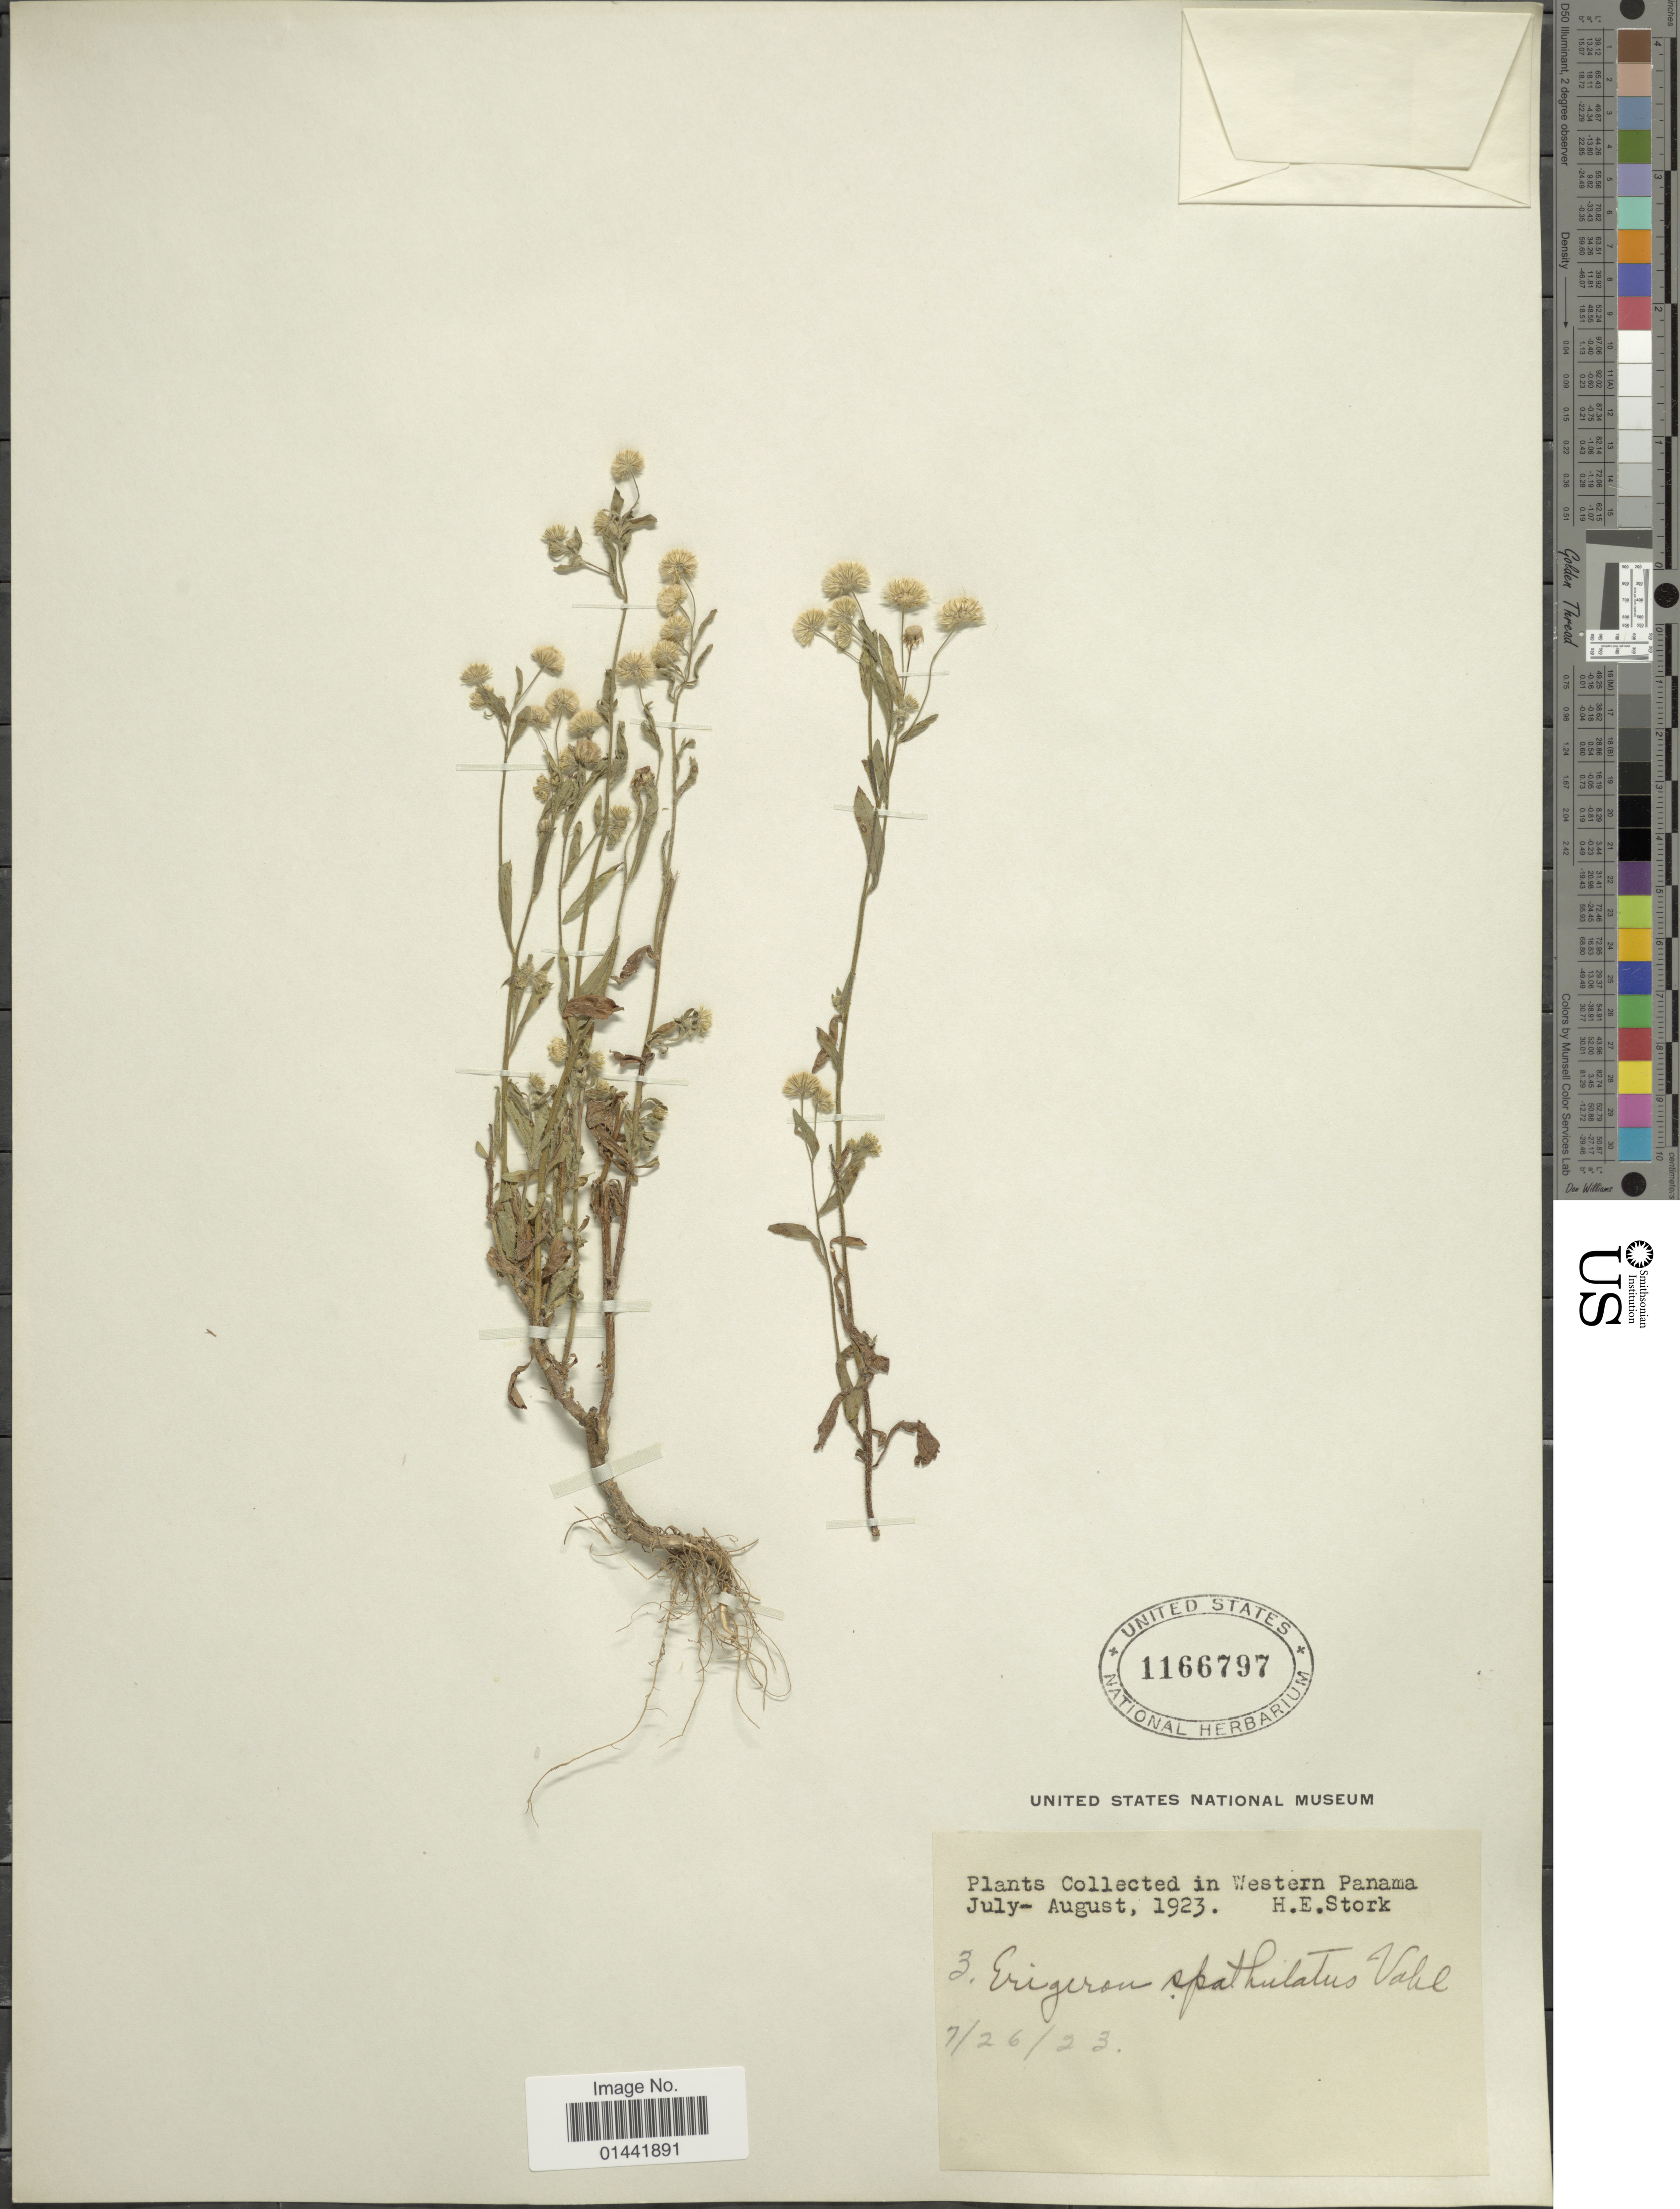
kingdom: Plantae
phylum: Tracheophyta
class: Magnoliopsida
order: Asterales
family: Asteraceae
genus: Erigeron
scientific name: Erigeron spathulatus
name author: Vahl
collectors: H. E. Stork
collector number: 3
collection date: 1923-07-26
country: Panama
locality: Western Panama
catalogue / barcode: US 1166797